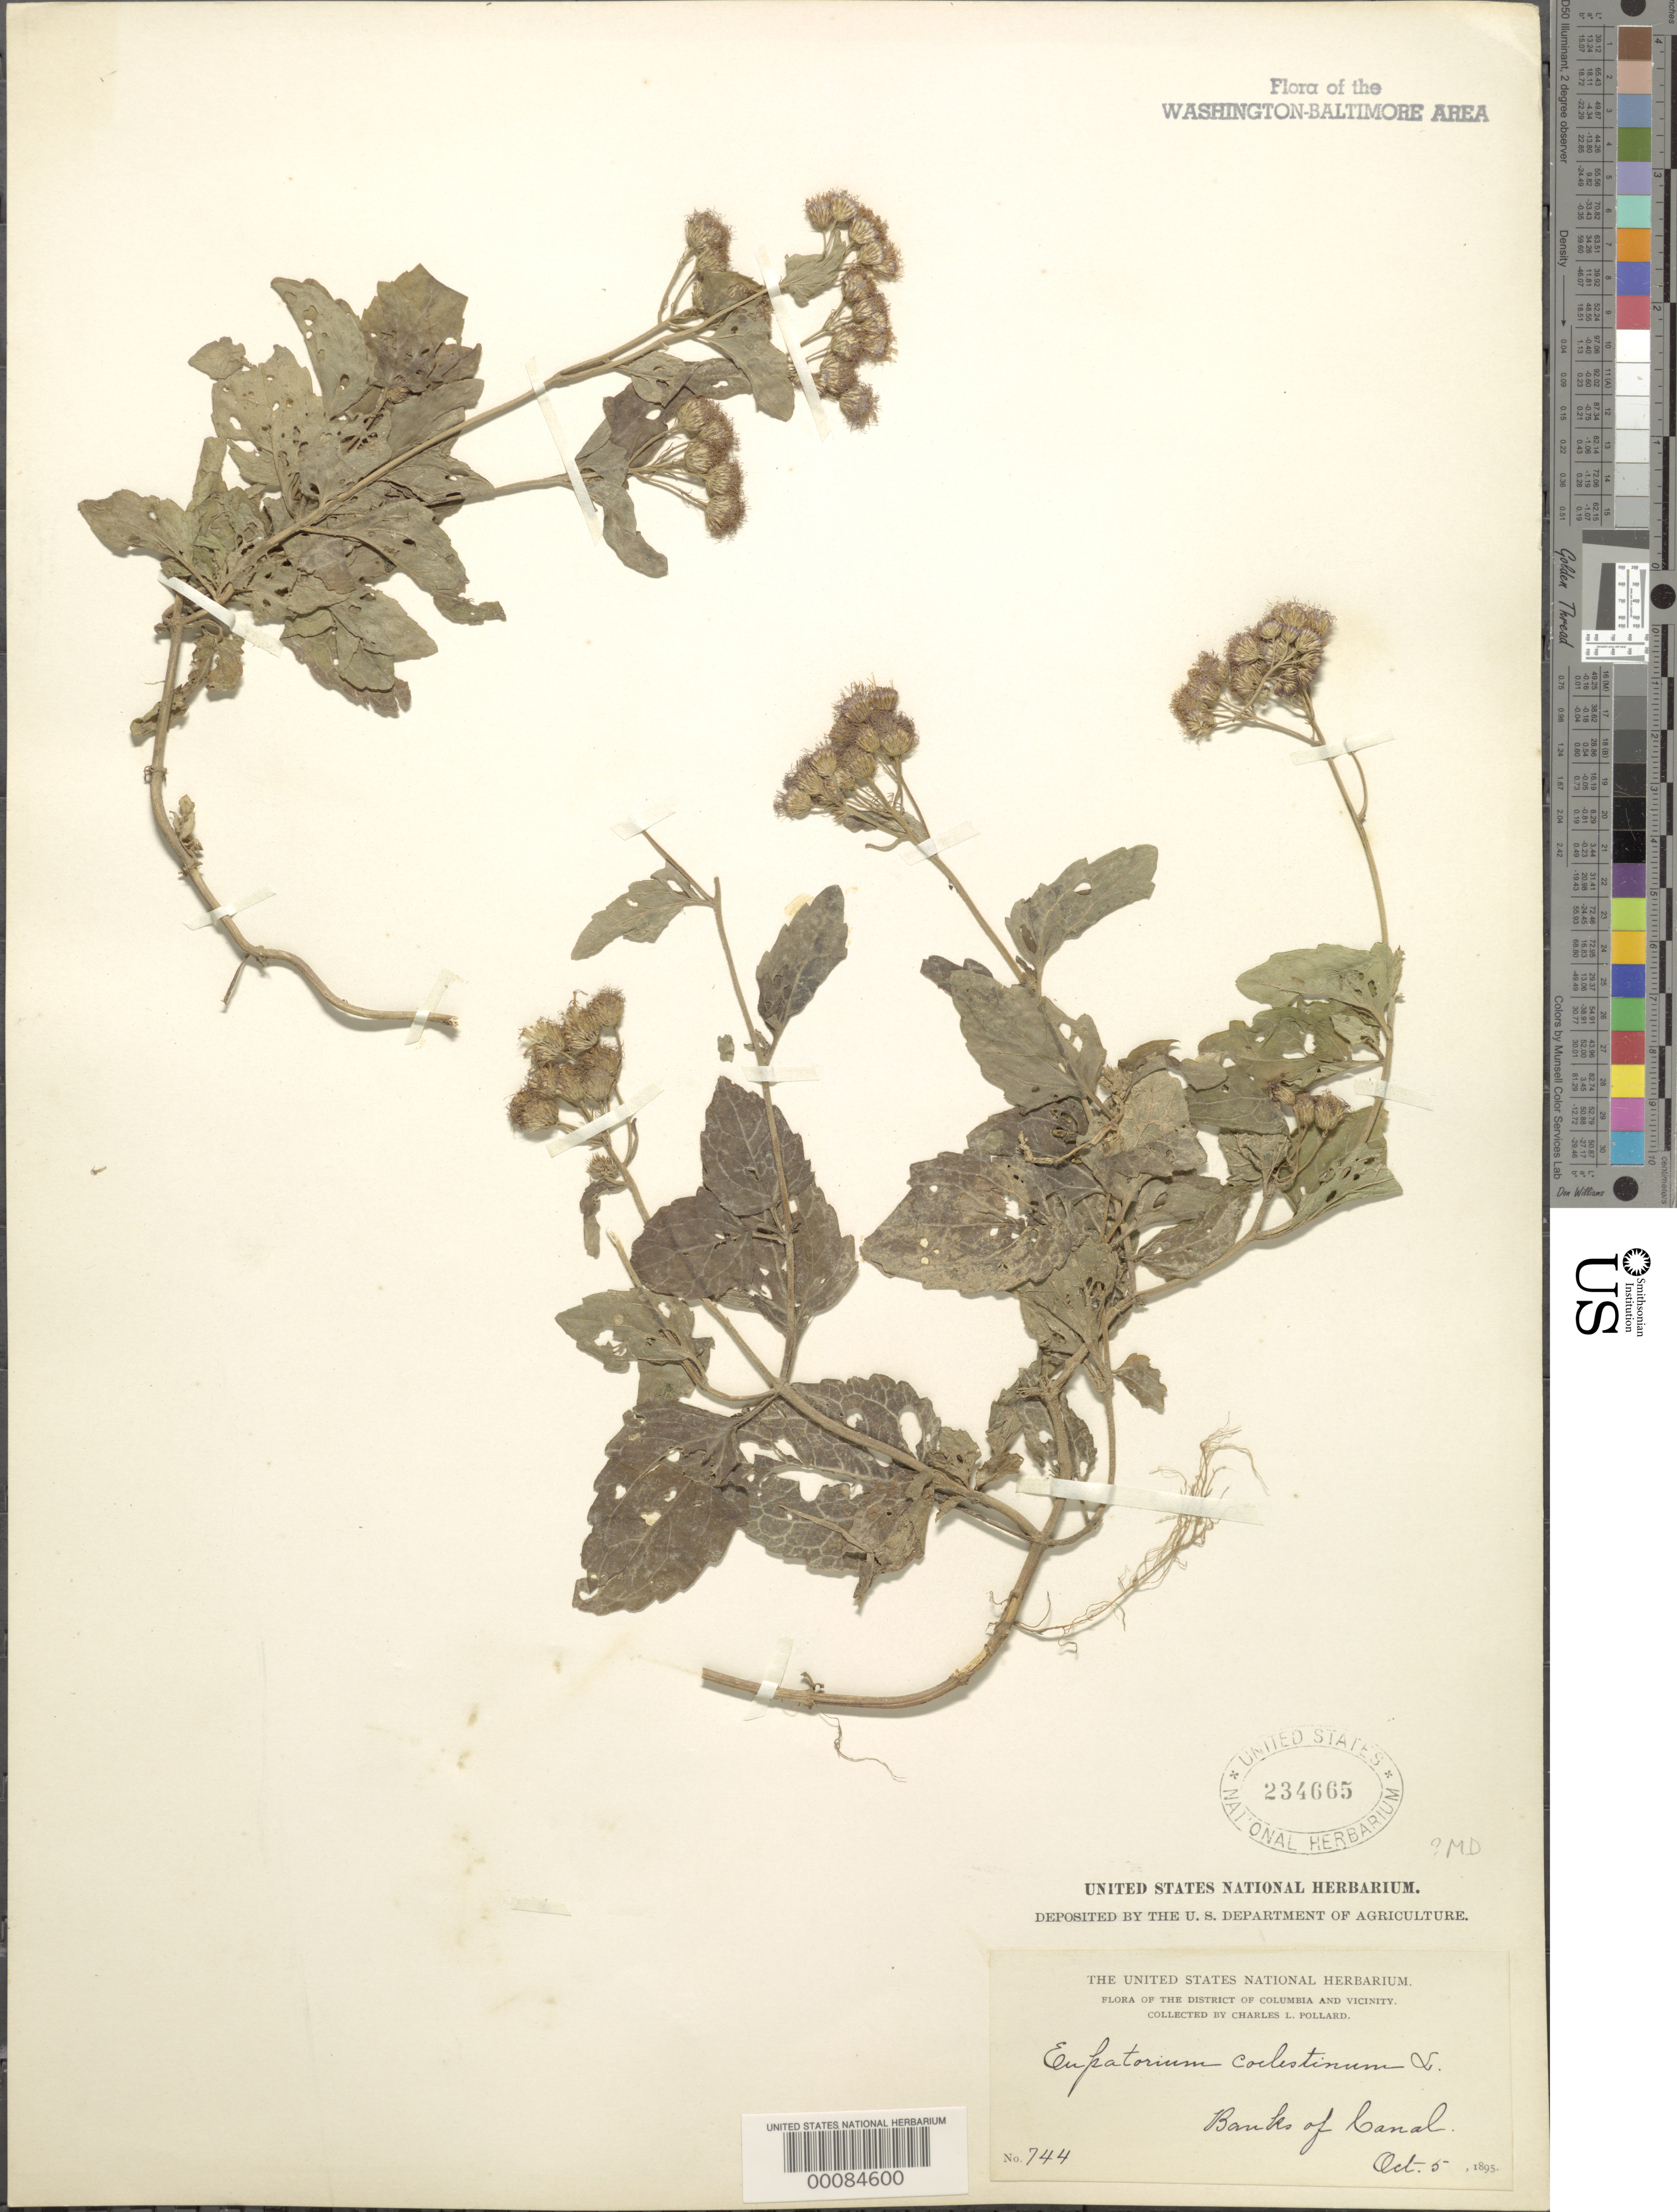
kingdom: Plantae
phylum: Tracheophyta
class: Magnoliopsida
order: Asterales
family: Asteraceae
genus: Conoclinium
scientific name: Conoclinium coelestinum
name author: (L.) DC.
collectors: C. L. Pollard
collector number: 744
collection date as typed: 05 Oct 1895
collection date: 1895-10-05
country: United States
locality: Canal Banks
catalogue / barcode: US 234665